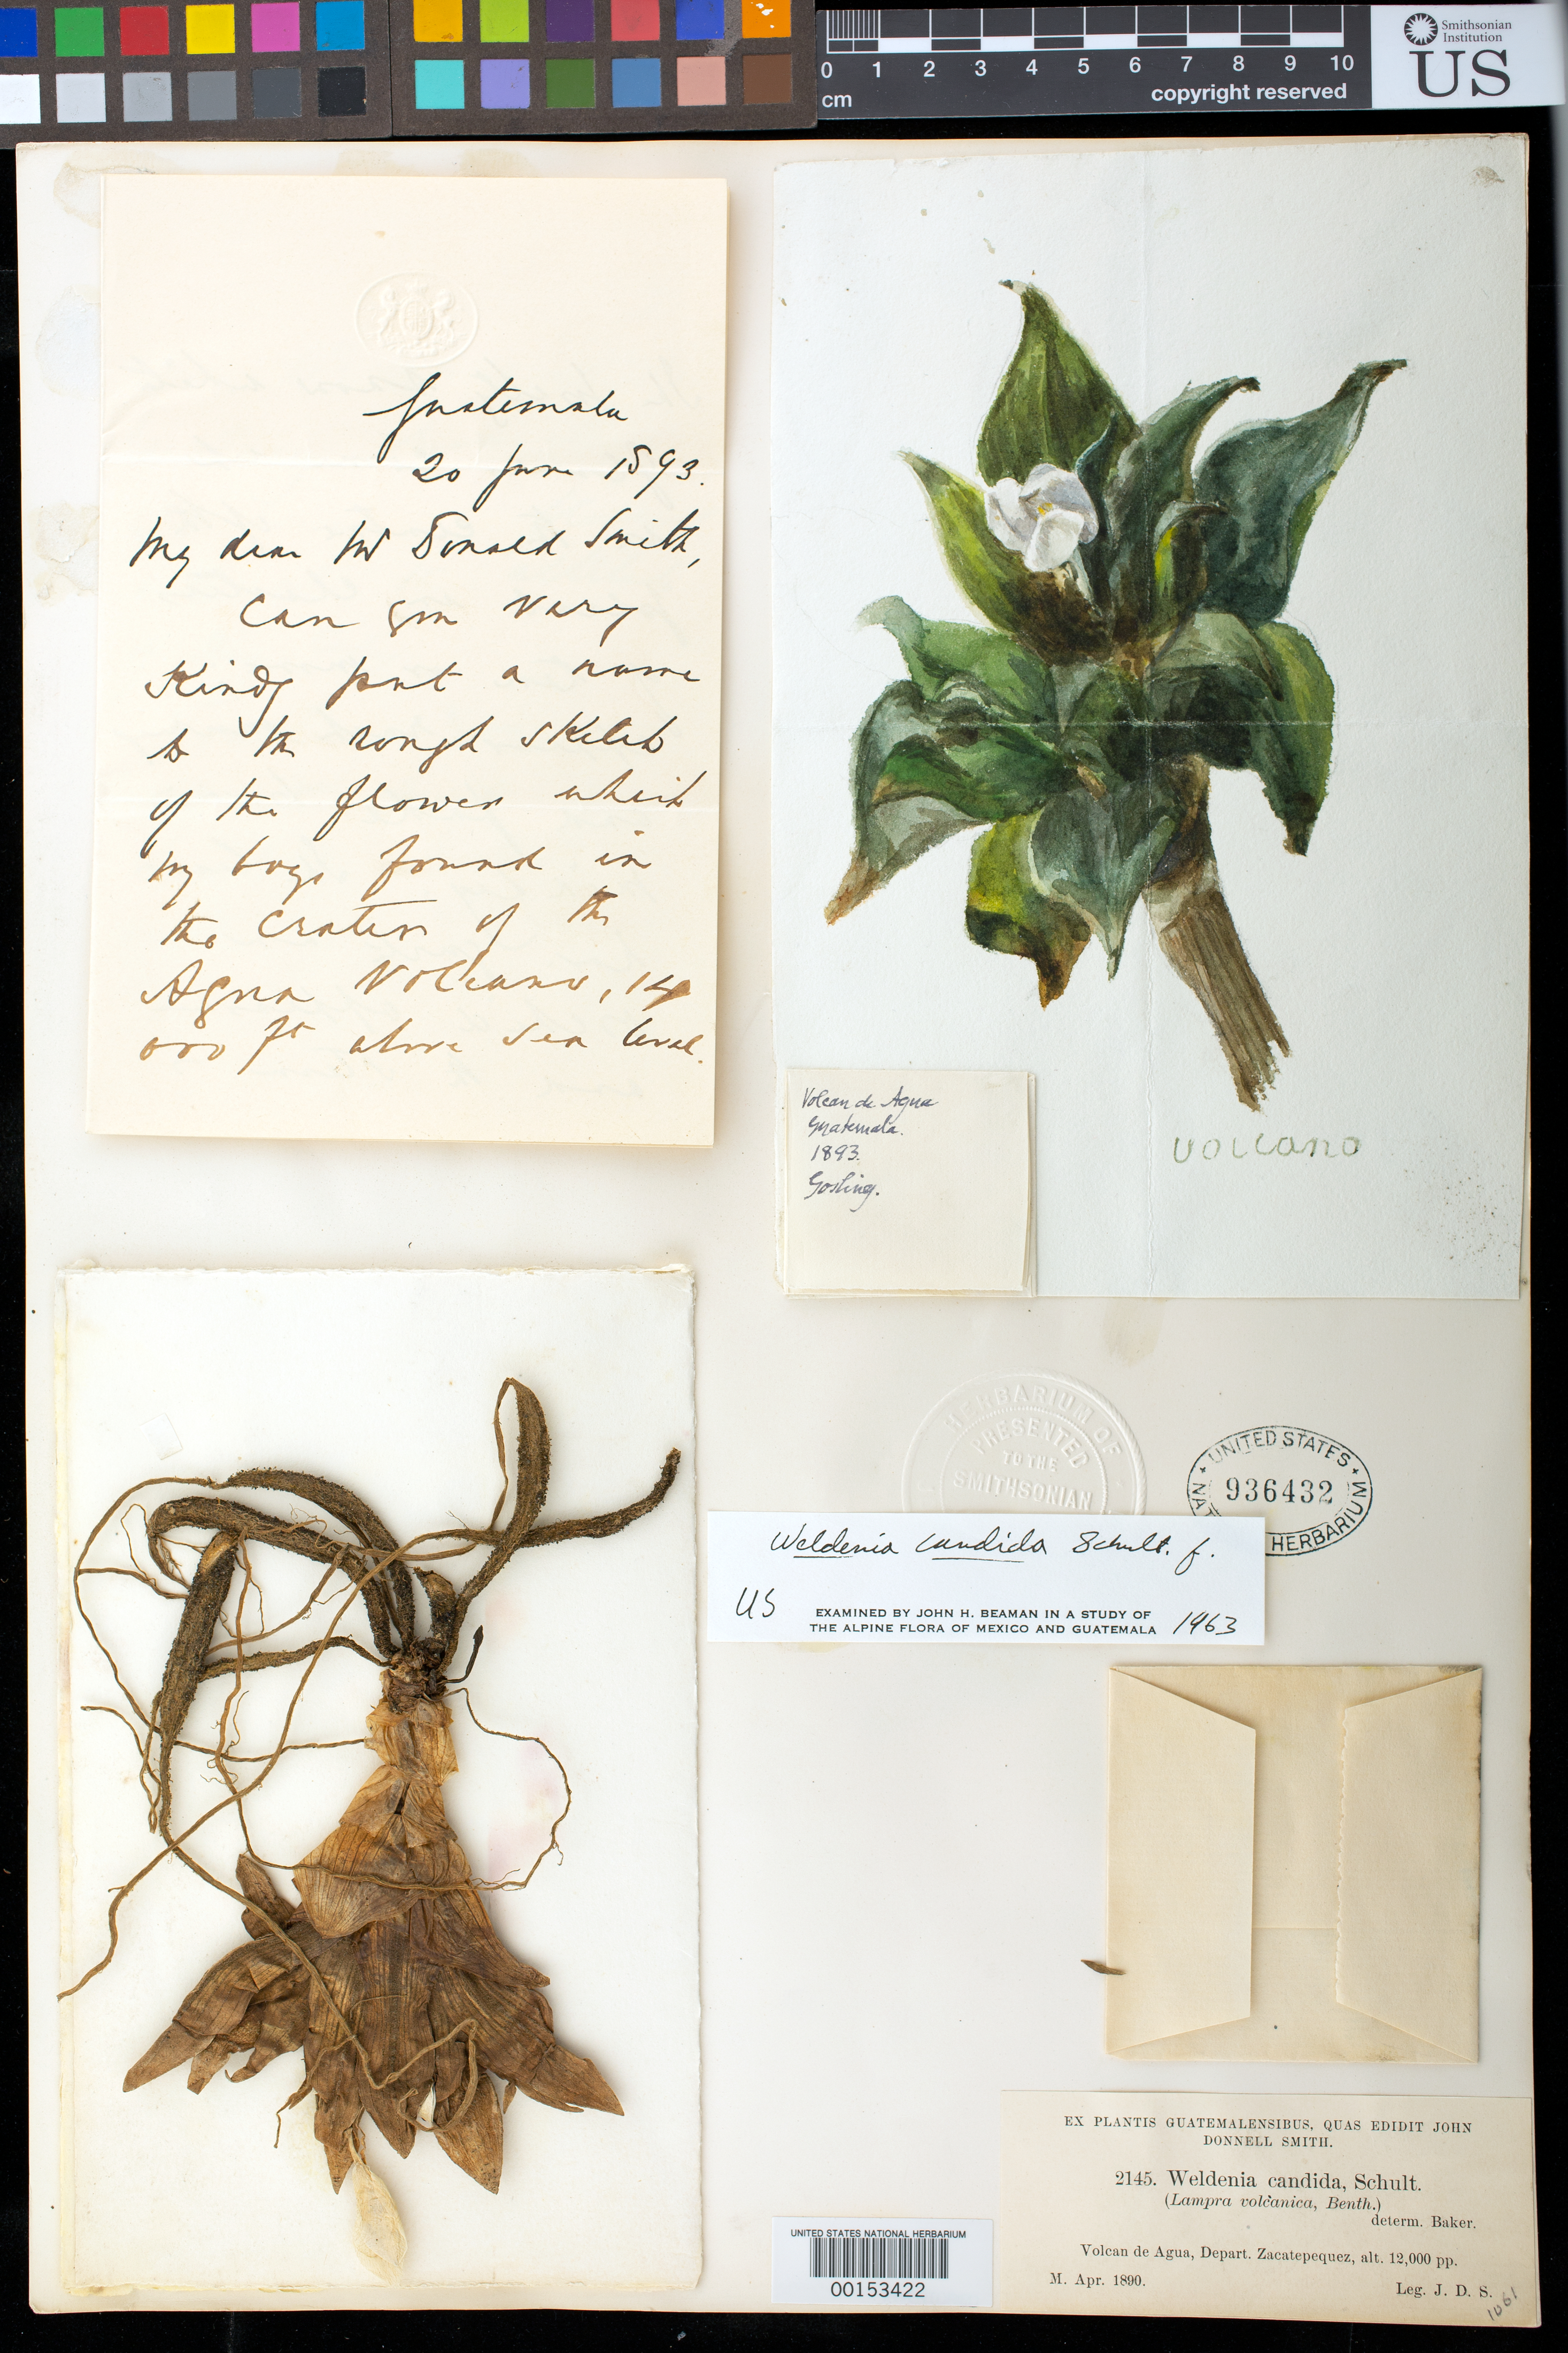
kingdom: Plantae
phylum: Tracheophyta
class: Liliopsida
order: Commelinales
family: Commelinaceae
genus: Weldenia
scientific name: Weldenia candida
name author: Schult. f.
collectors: J. Donnell Smith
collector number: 2145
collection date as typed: Apr 1890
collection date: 1890-04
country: Guatemala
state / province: Sacatepéquez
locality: Volcan de Agua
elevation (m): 3660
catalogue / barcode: US 936432